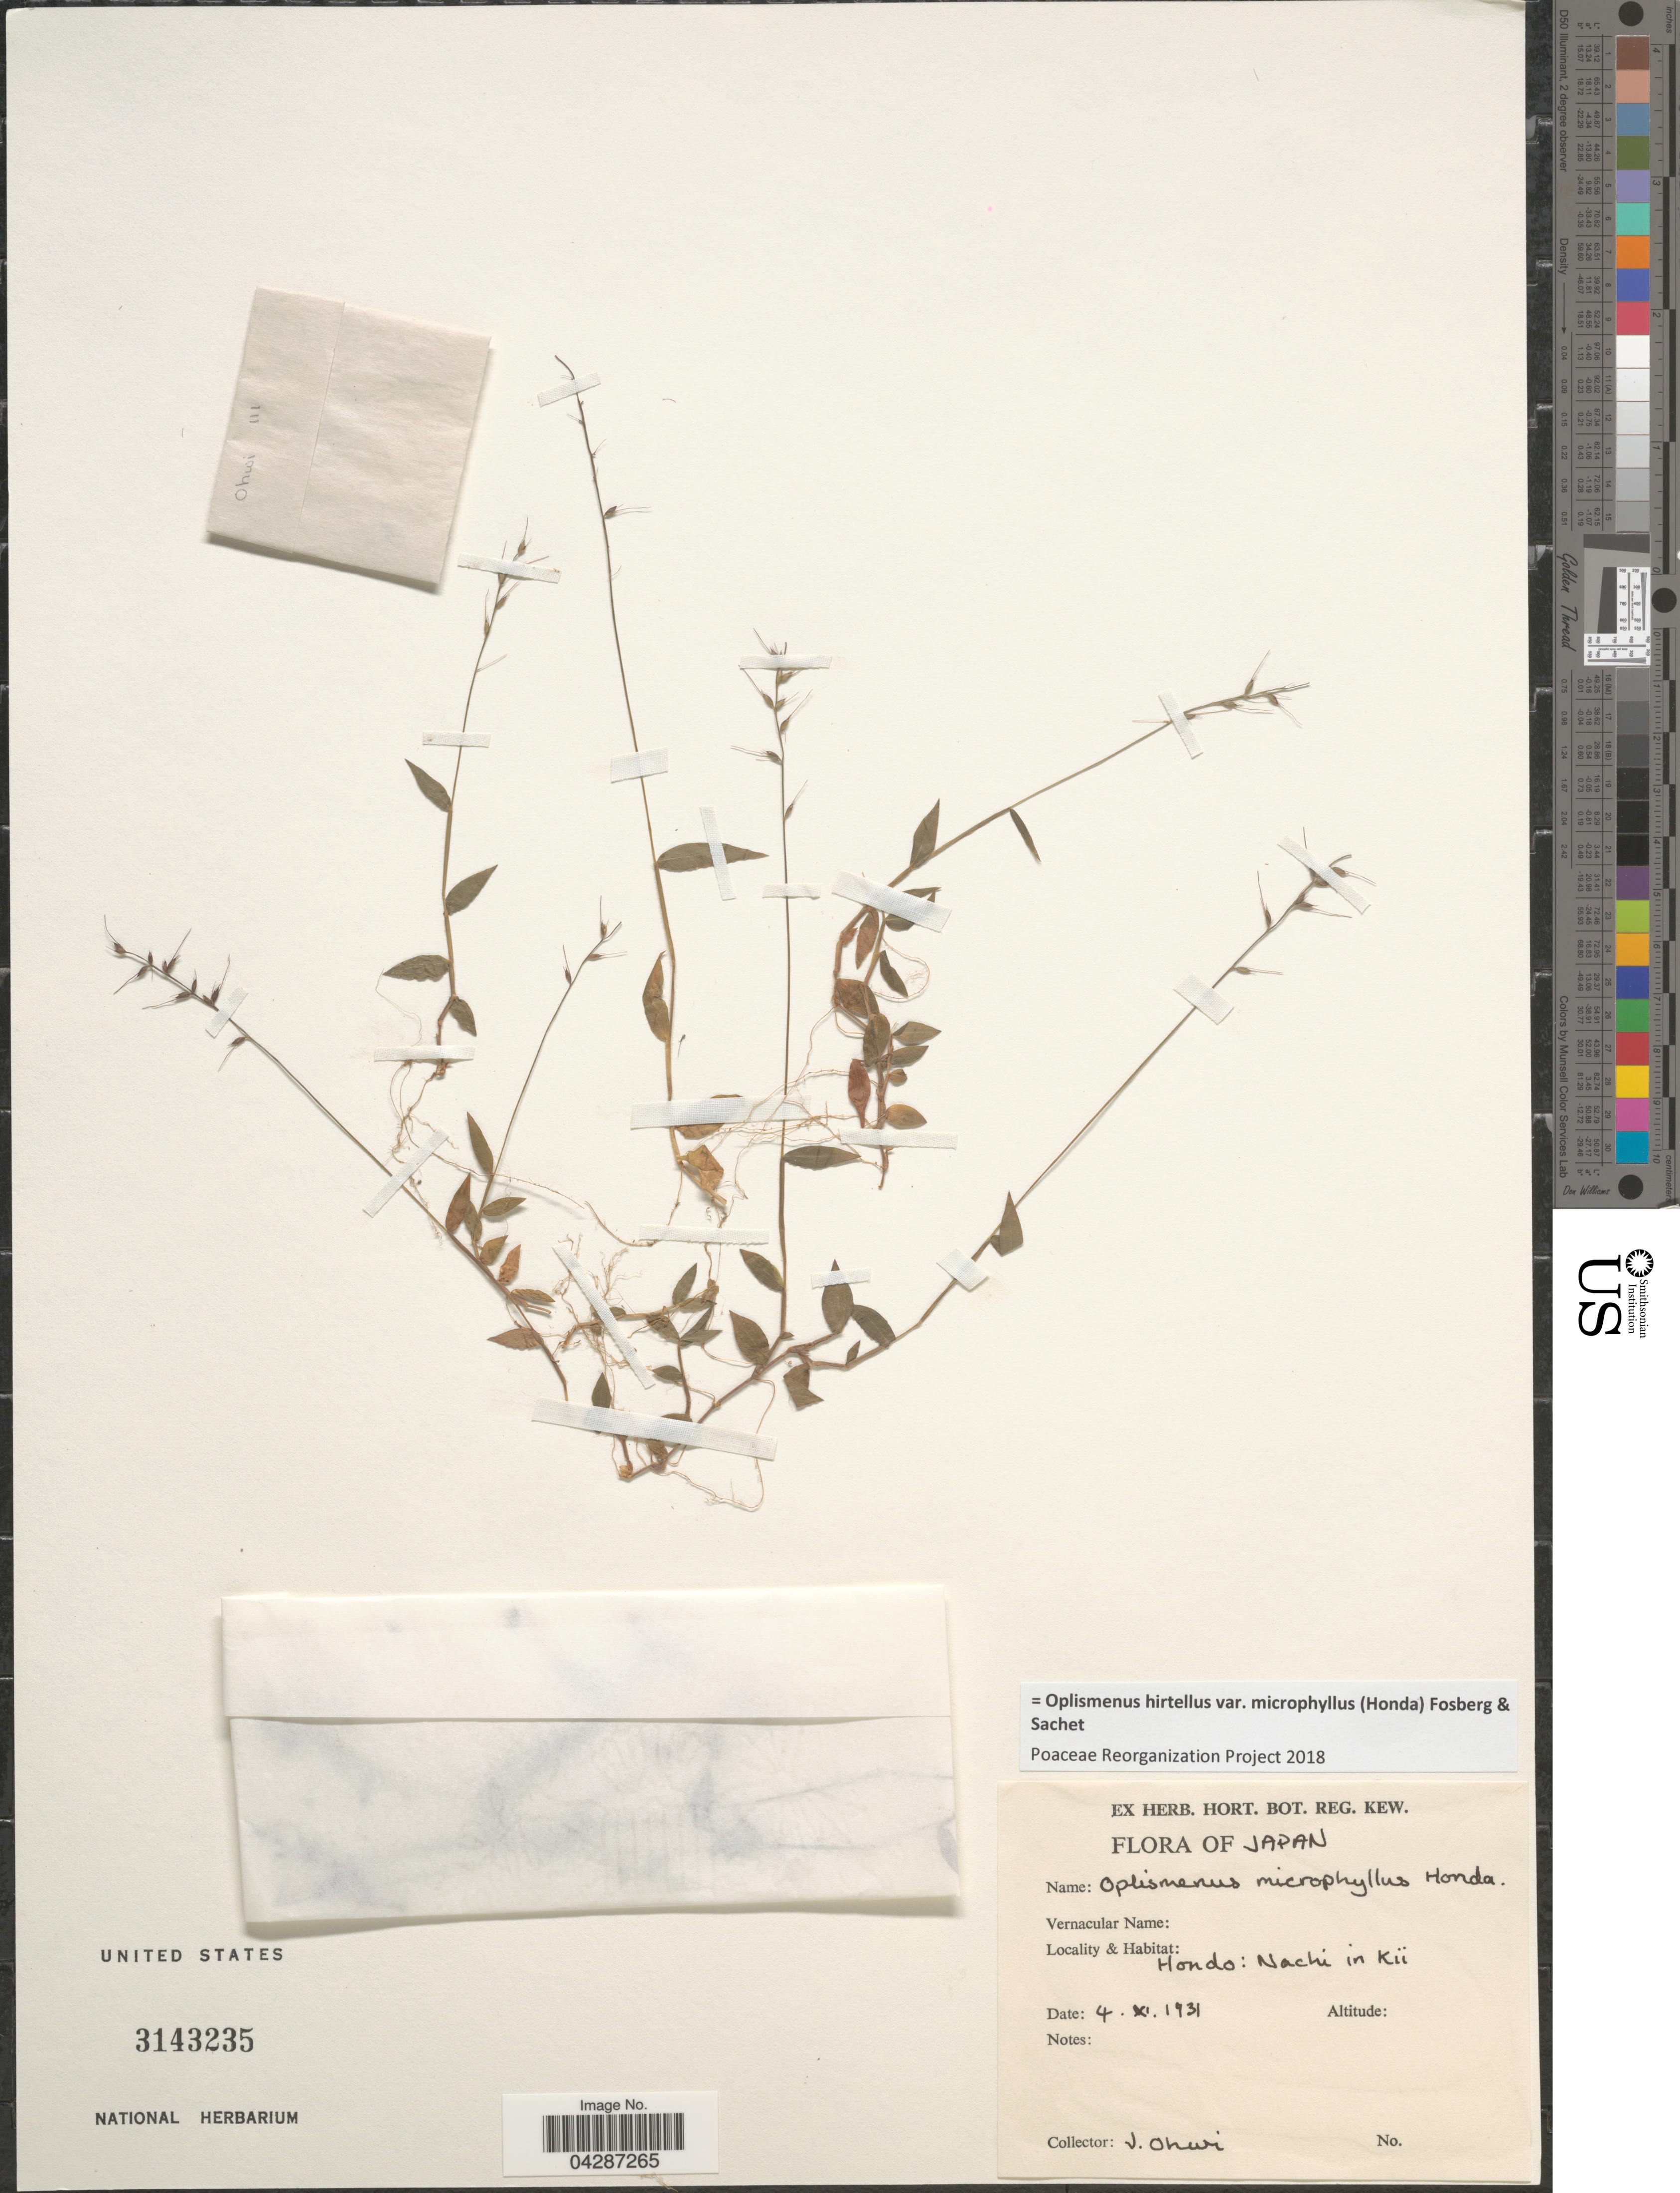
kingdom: Plantae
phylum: Tracheophyta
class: Liliopsida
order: Poales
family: Poaceae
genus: Oplismenus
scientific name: Oplismenus hirtellus var. microphyllus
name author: (Honda) Fosberg & Sachet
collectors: J. Ohwi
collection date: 1931-11-04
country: Japan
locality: Hondo: Nachi in Kii.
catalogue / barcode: US 3143235